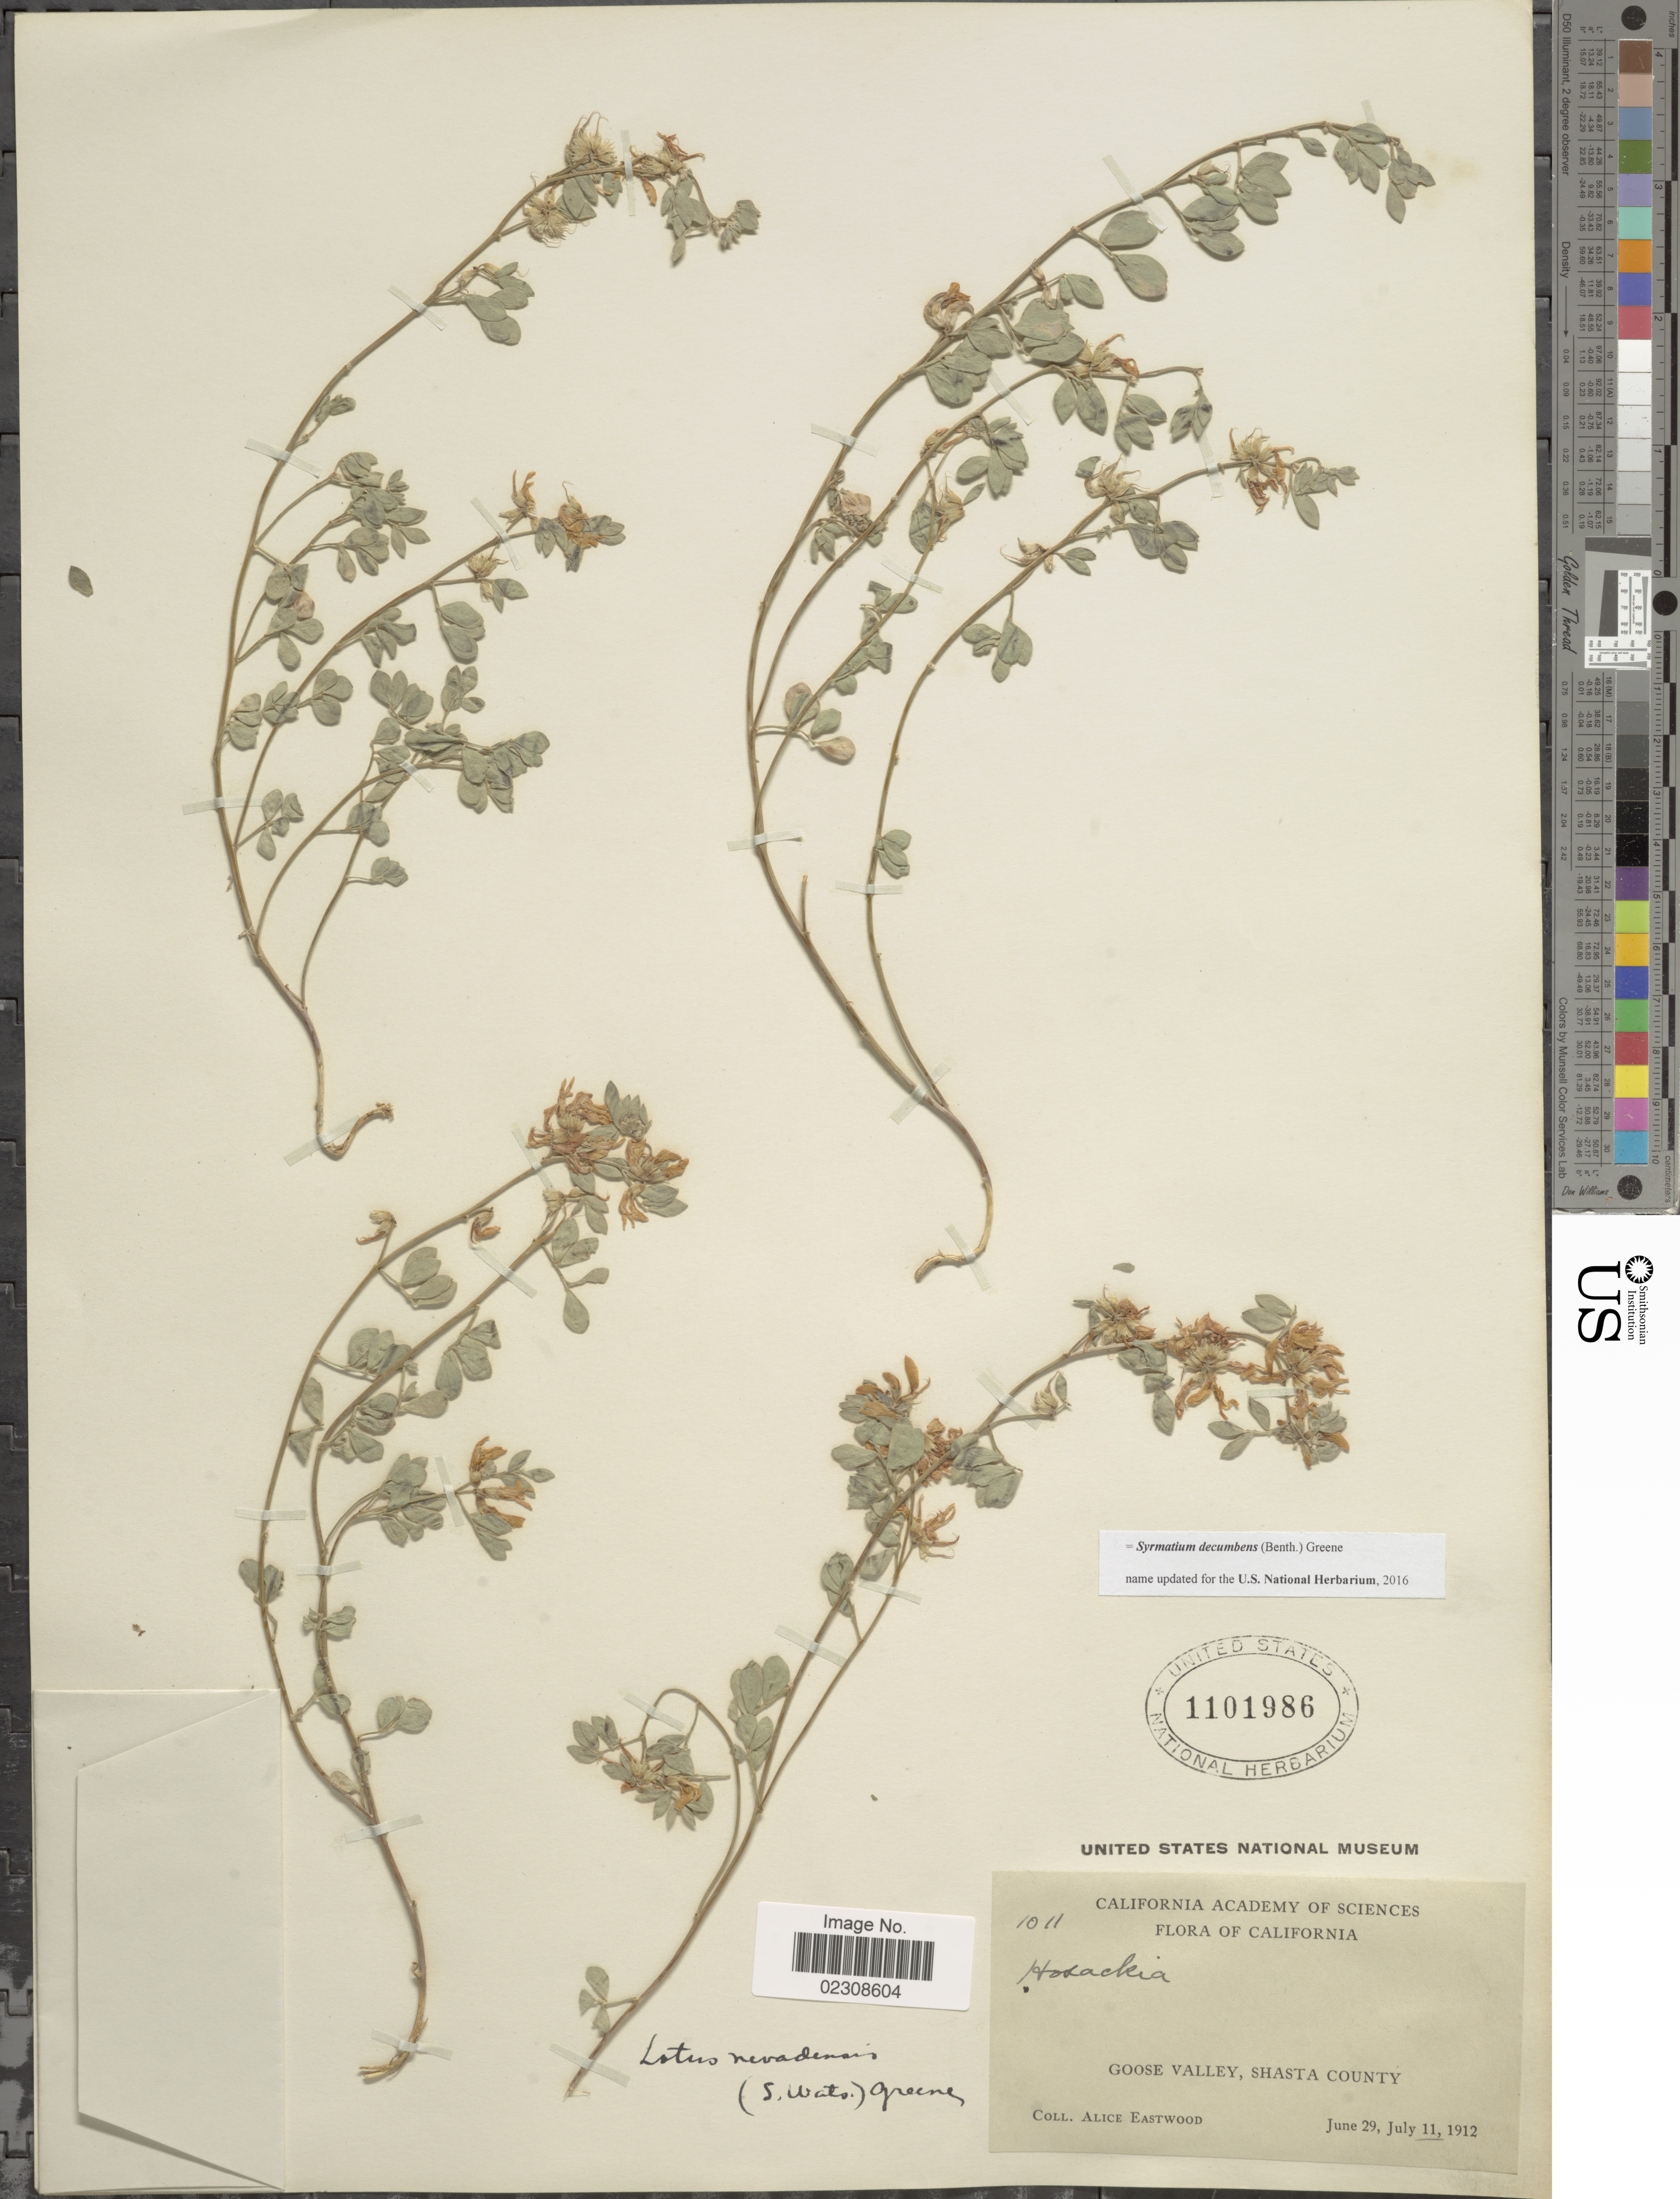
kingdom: Plantae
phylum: Tracheophyta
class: Magnoliopsida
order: Fabales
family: Fabaceae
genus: Syrmatium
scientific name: Syrmatium decumbens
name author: (Benth.) Greene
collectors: A. Eastwood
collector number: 1011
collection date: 1912-06-29/1912-07-11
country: United States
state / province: California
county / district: Shasta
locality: Goose Valley, Shasta County.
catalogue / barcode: US 1101986